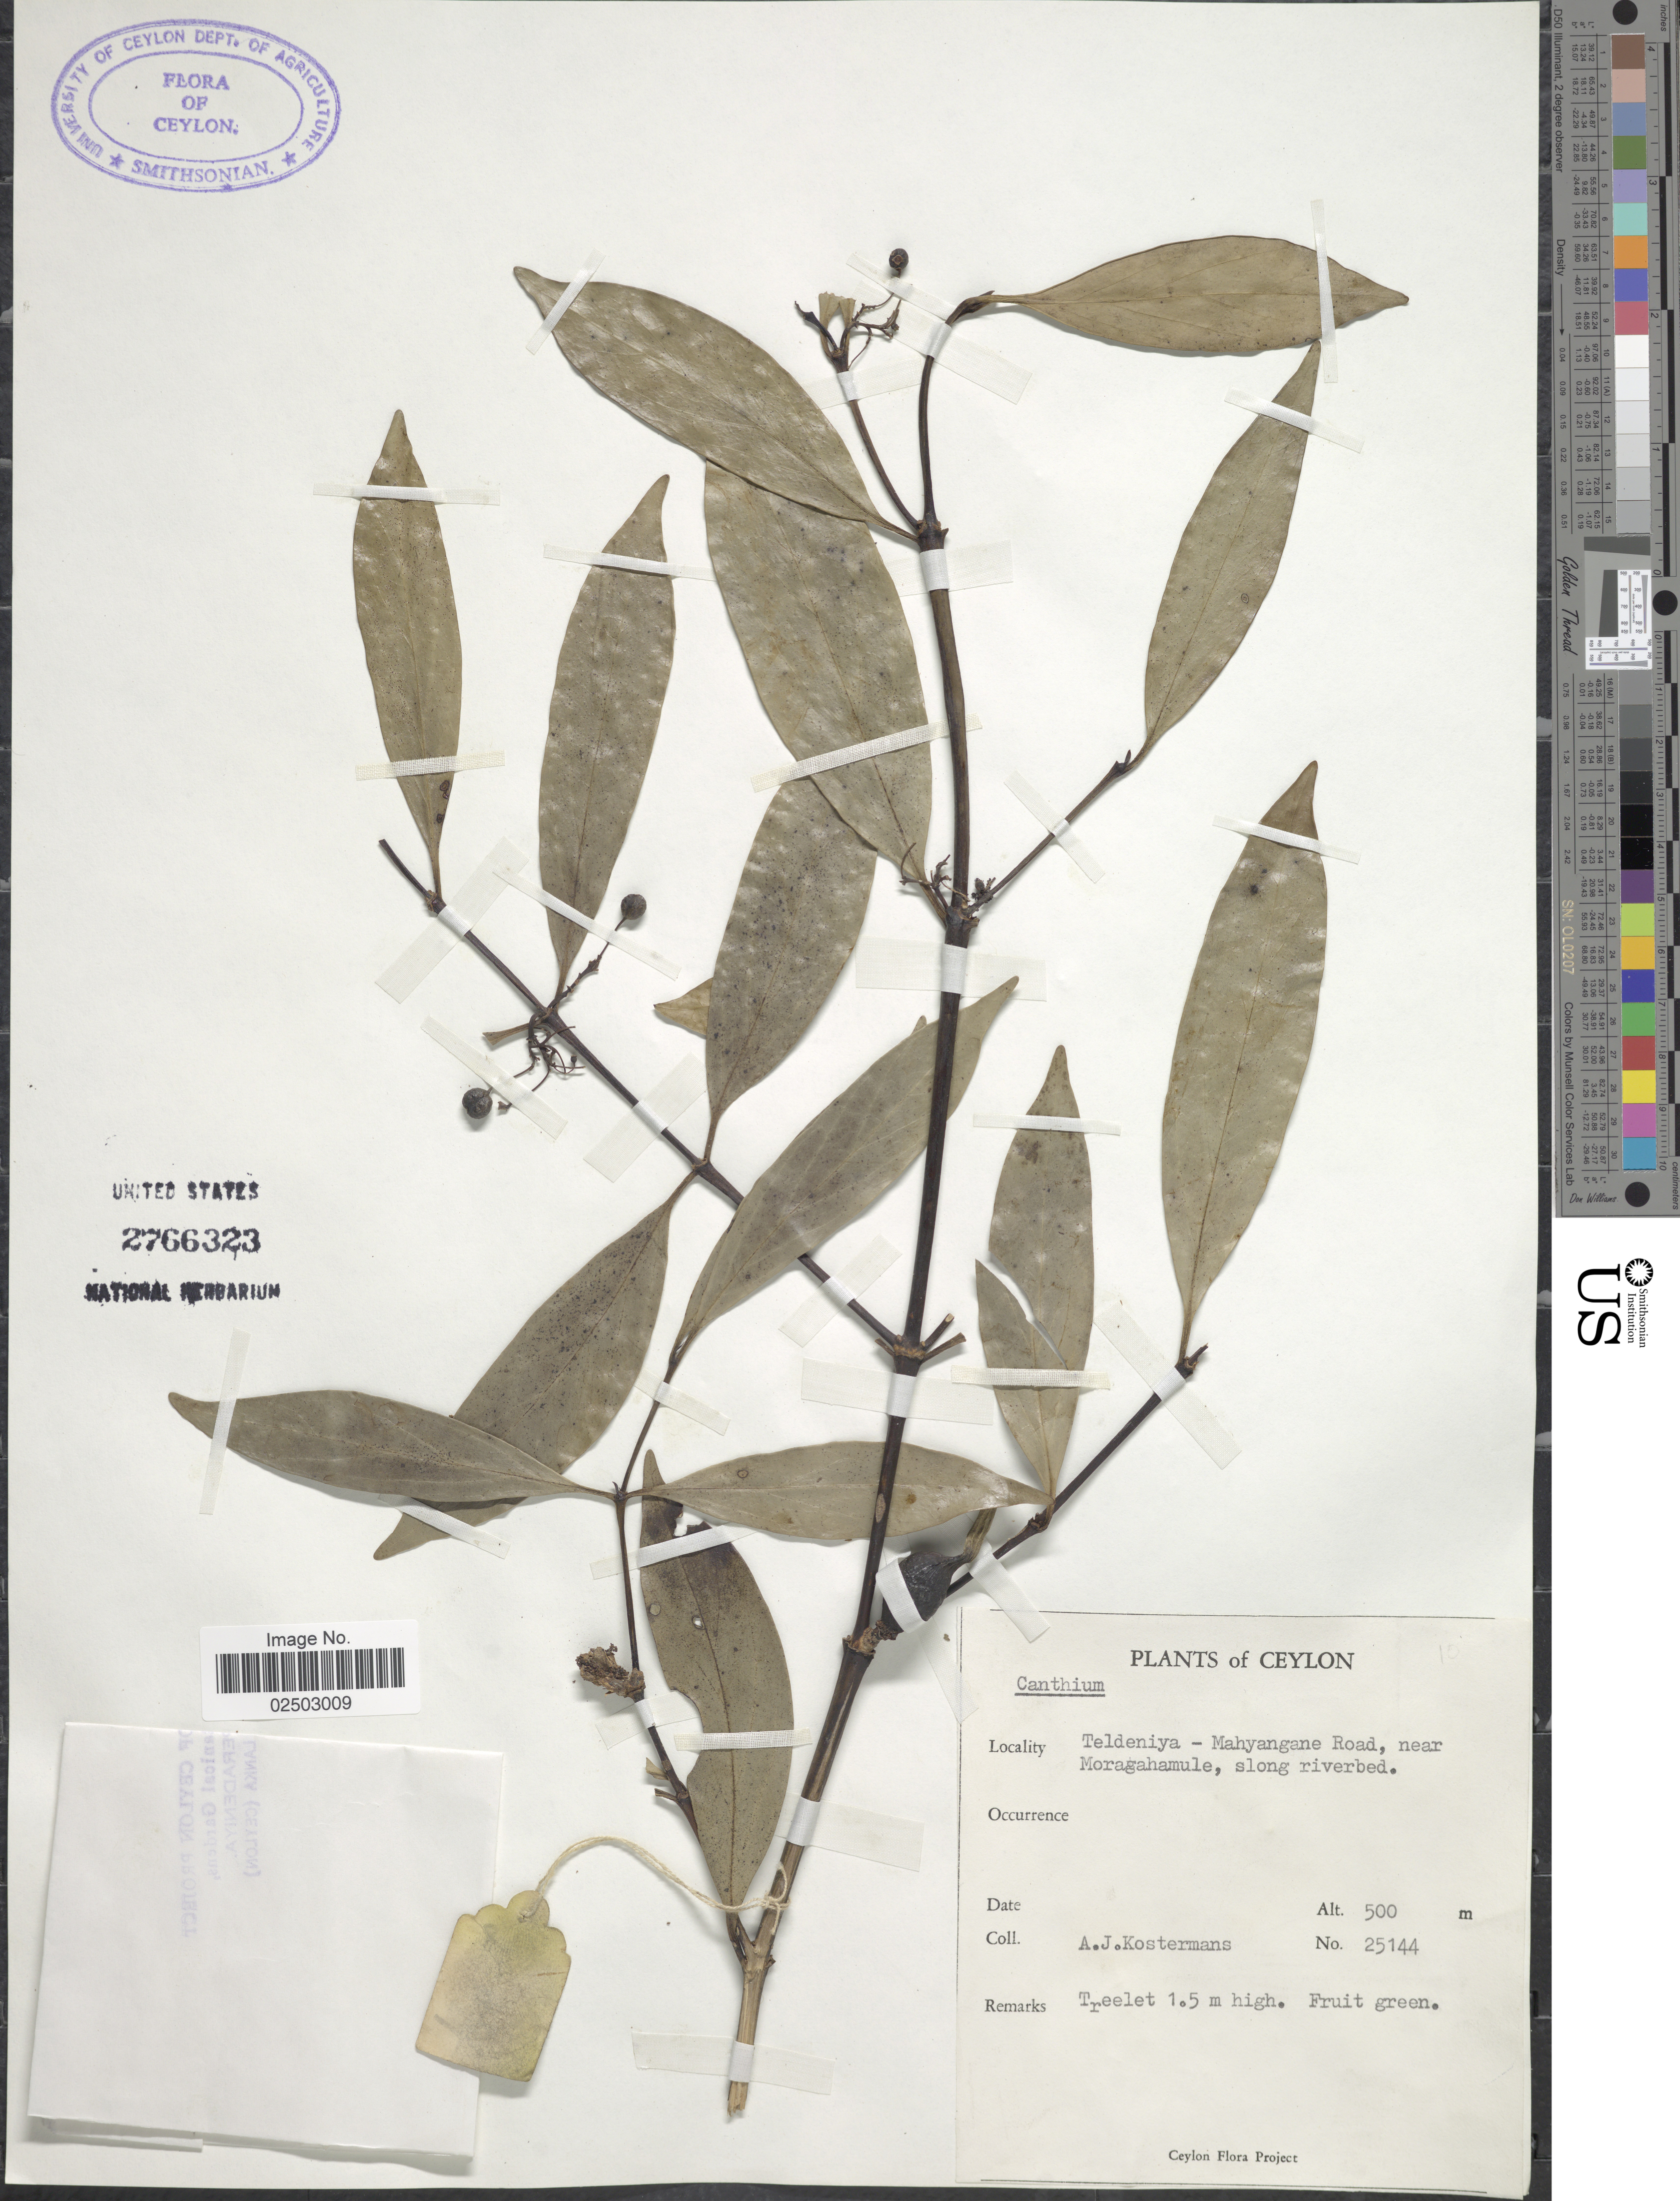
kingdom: Plantae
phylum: Tracheophyta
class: Magnoliopsida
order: Gentianales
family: Rubiaceae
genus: Canthium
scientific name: Canthium dicoccum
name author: (Gaertn.) Merr.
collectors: A. J. G. Kostermans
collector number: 25144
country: Sri Lanka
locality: Ceylon, Teldeniya-Mahyangane Road, near Moragahamule, along riverbed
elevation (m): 500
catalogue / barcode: US 2766323